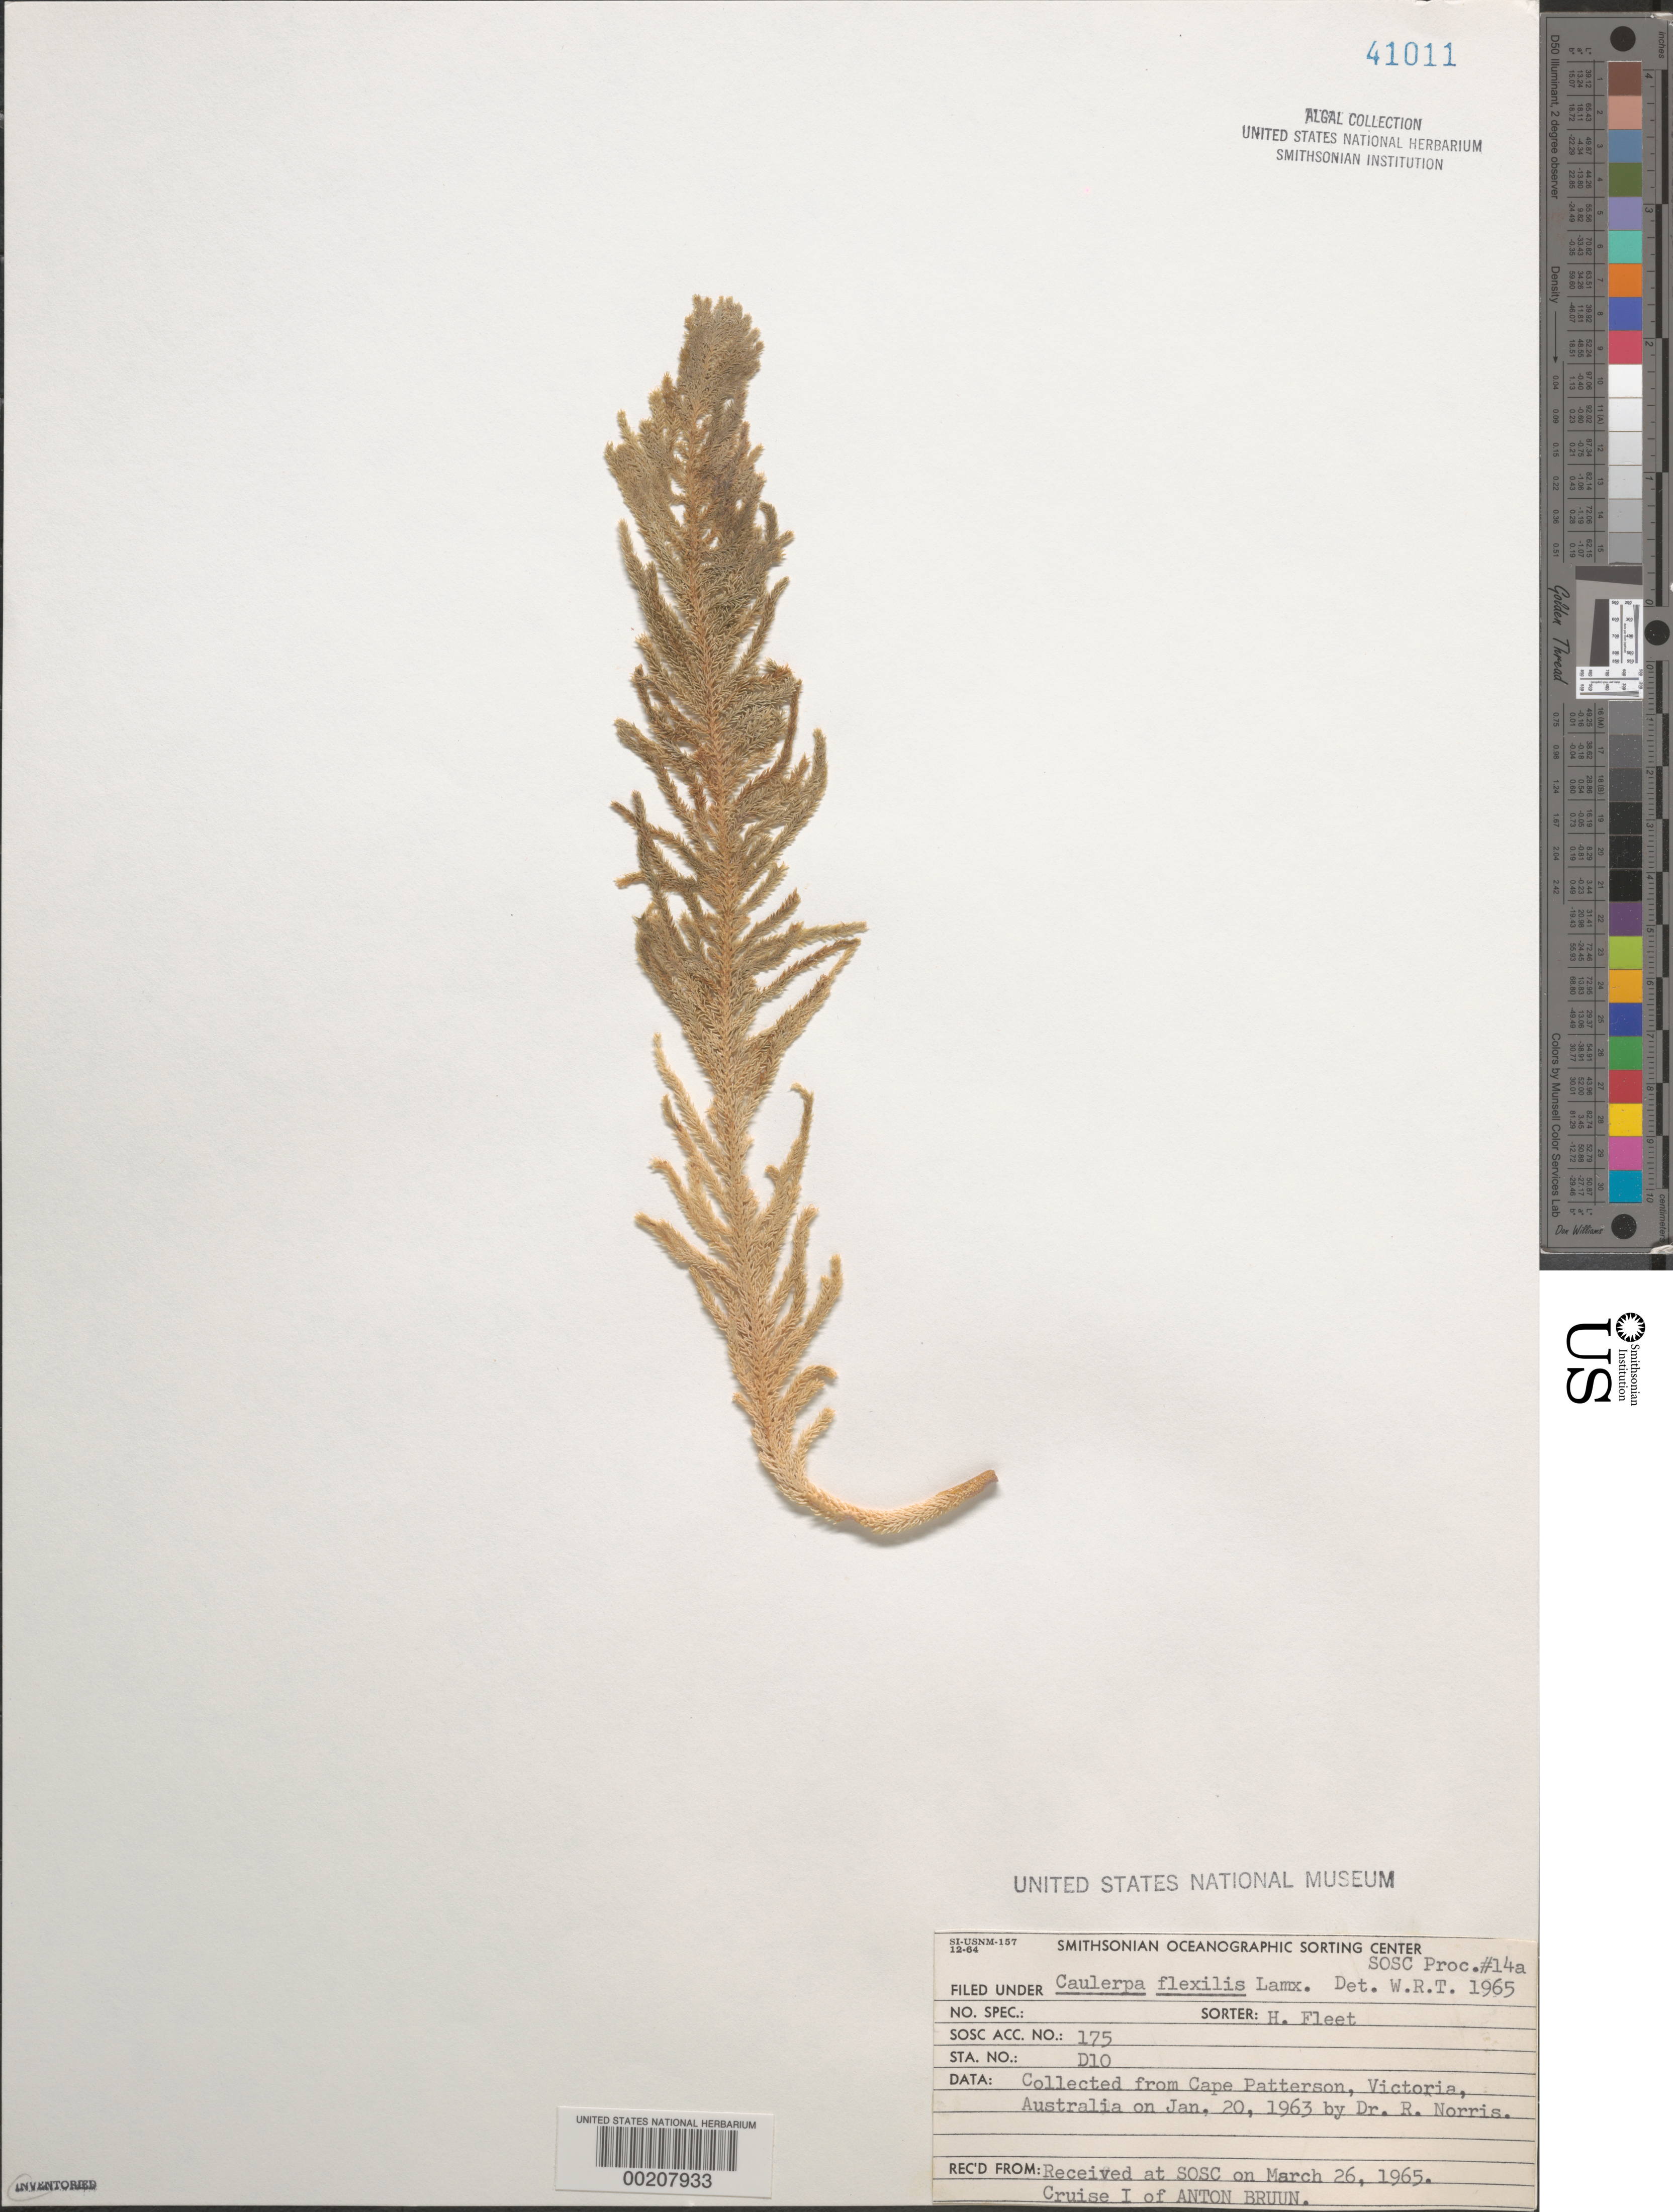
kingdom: Plantae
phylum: Chlorophyta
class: Ulvophyceae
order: Bryopsidales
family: Caulerpaceae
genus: Caulerpa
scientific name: Caulerpa flexilis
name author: J.V.Lamouroux ex C. Agardh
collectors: R. E. Norris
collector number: Station D10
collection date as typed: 20 Jan 1963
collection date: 1963-01-20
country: Australia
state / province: Victoria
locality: Cape patterson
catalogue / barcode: US 41011